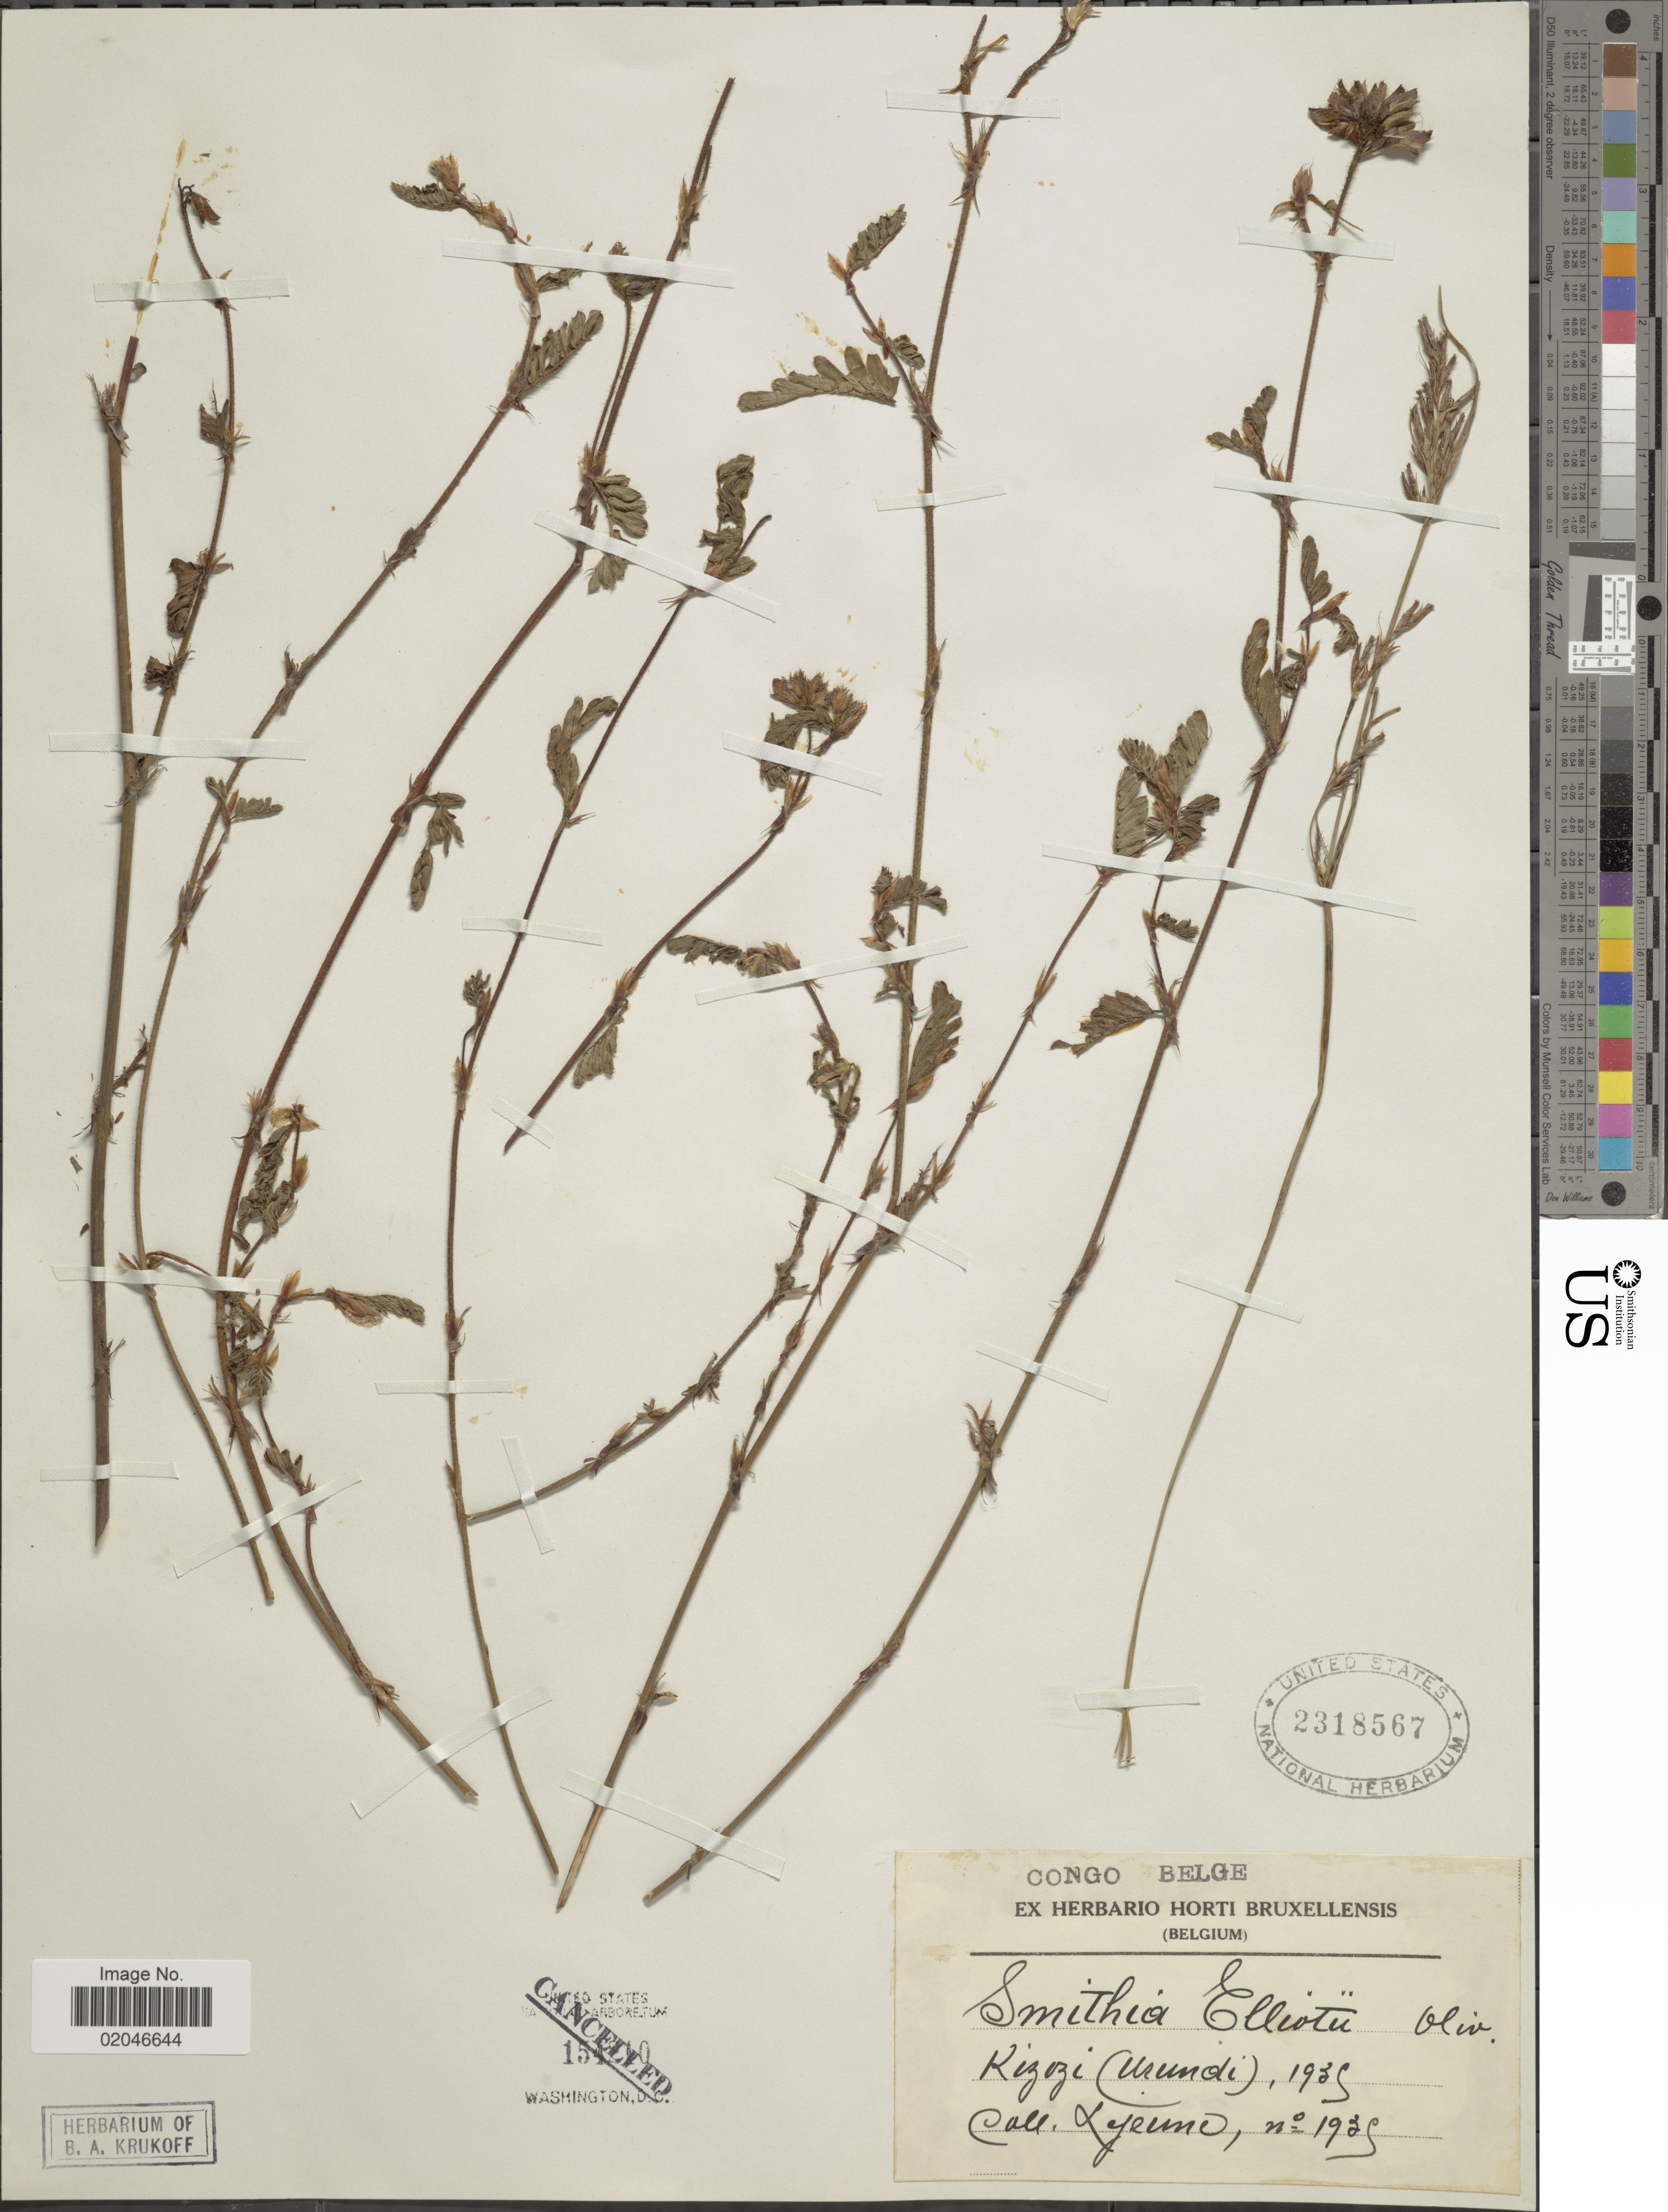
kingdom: Plantae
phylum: Tracheophyta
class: Magnoliopsida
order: Fabales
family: Fabaceae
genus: Smithia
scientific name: Smithia elliotii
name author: Baker f.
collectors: -. Lejeune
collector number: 1929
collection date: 1939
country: Burundi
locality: Congo Belge, Kizozi (Urundi)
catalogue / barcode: US 2318567